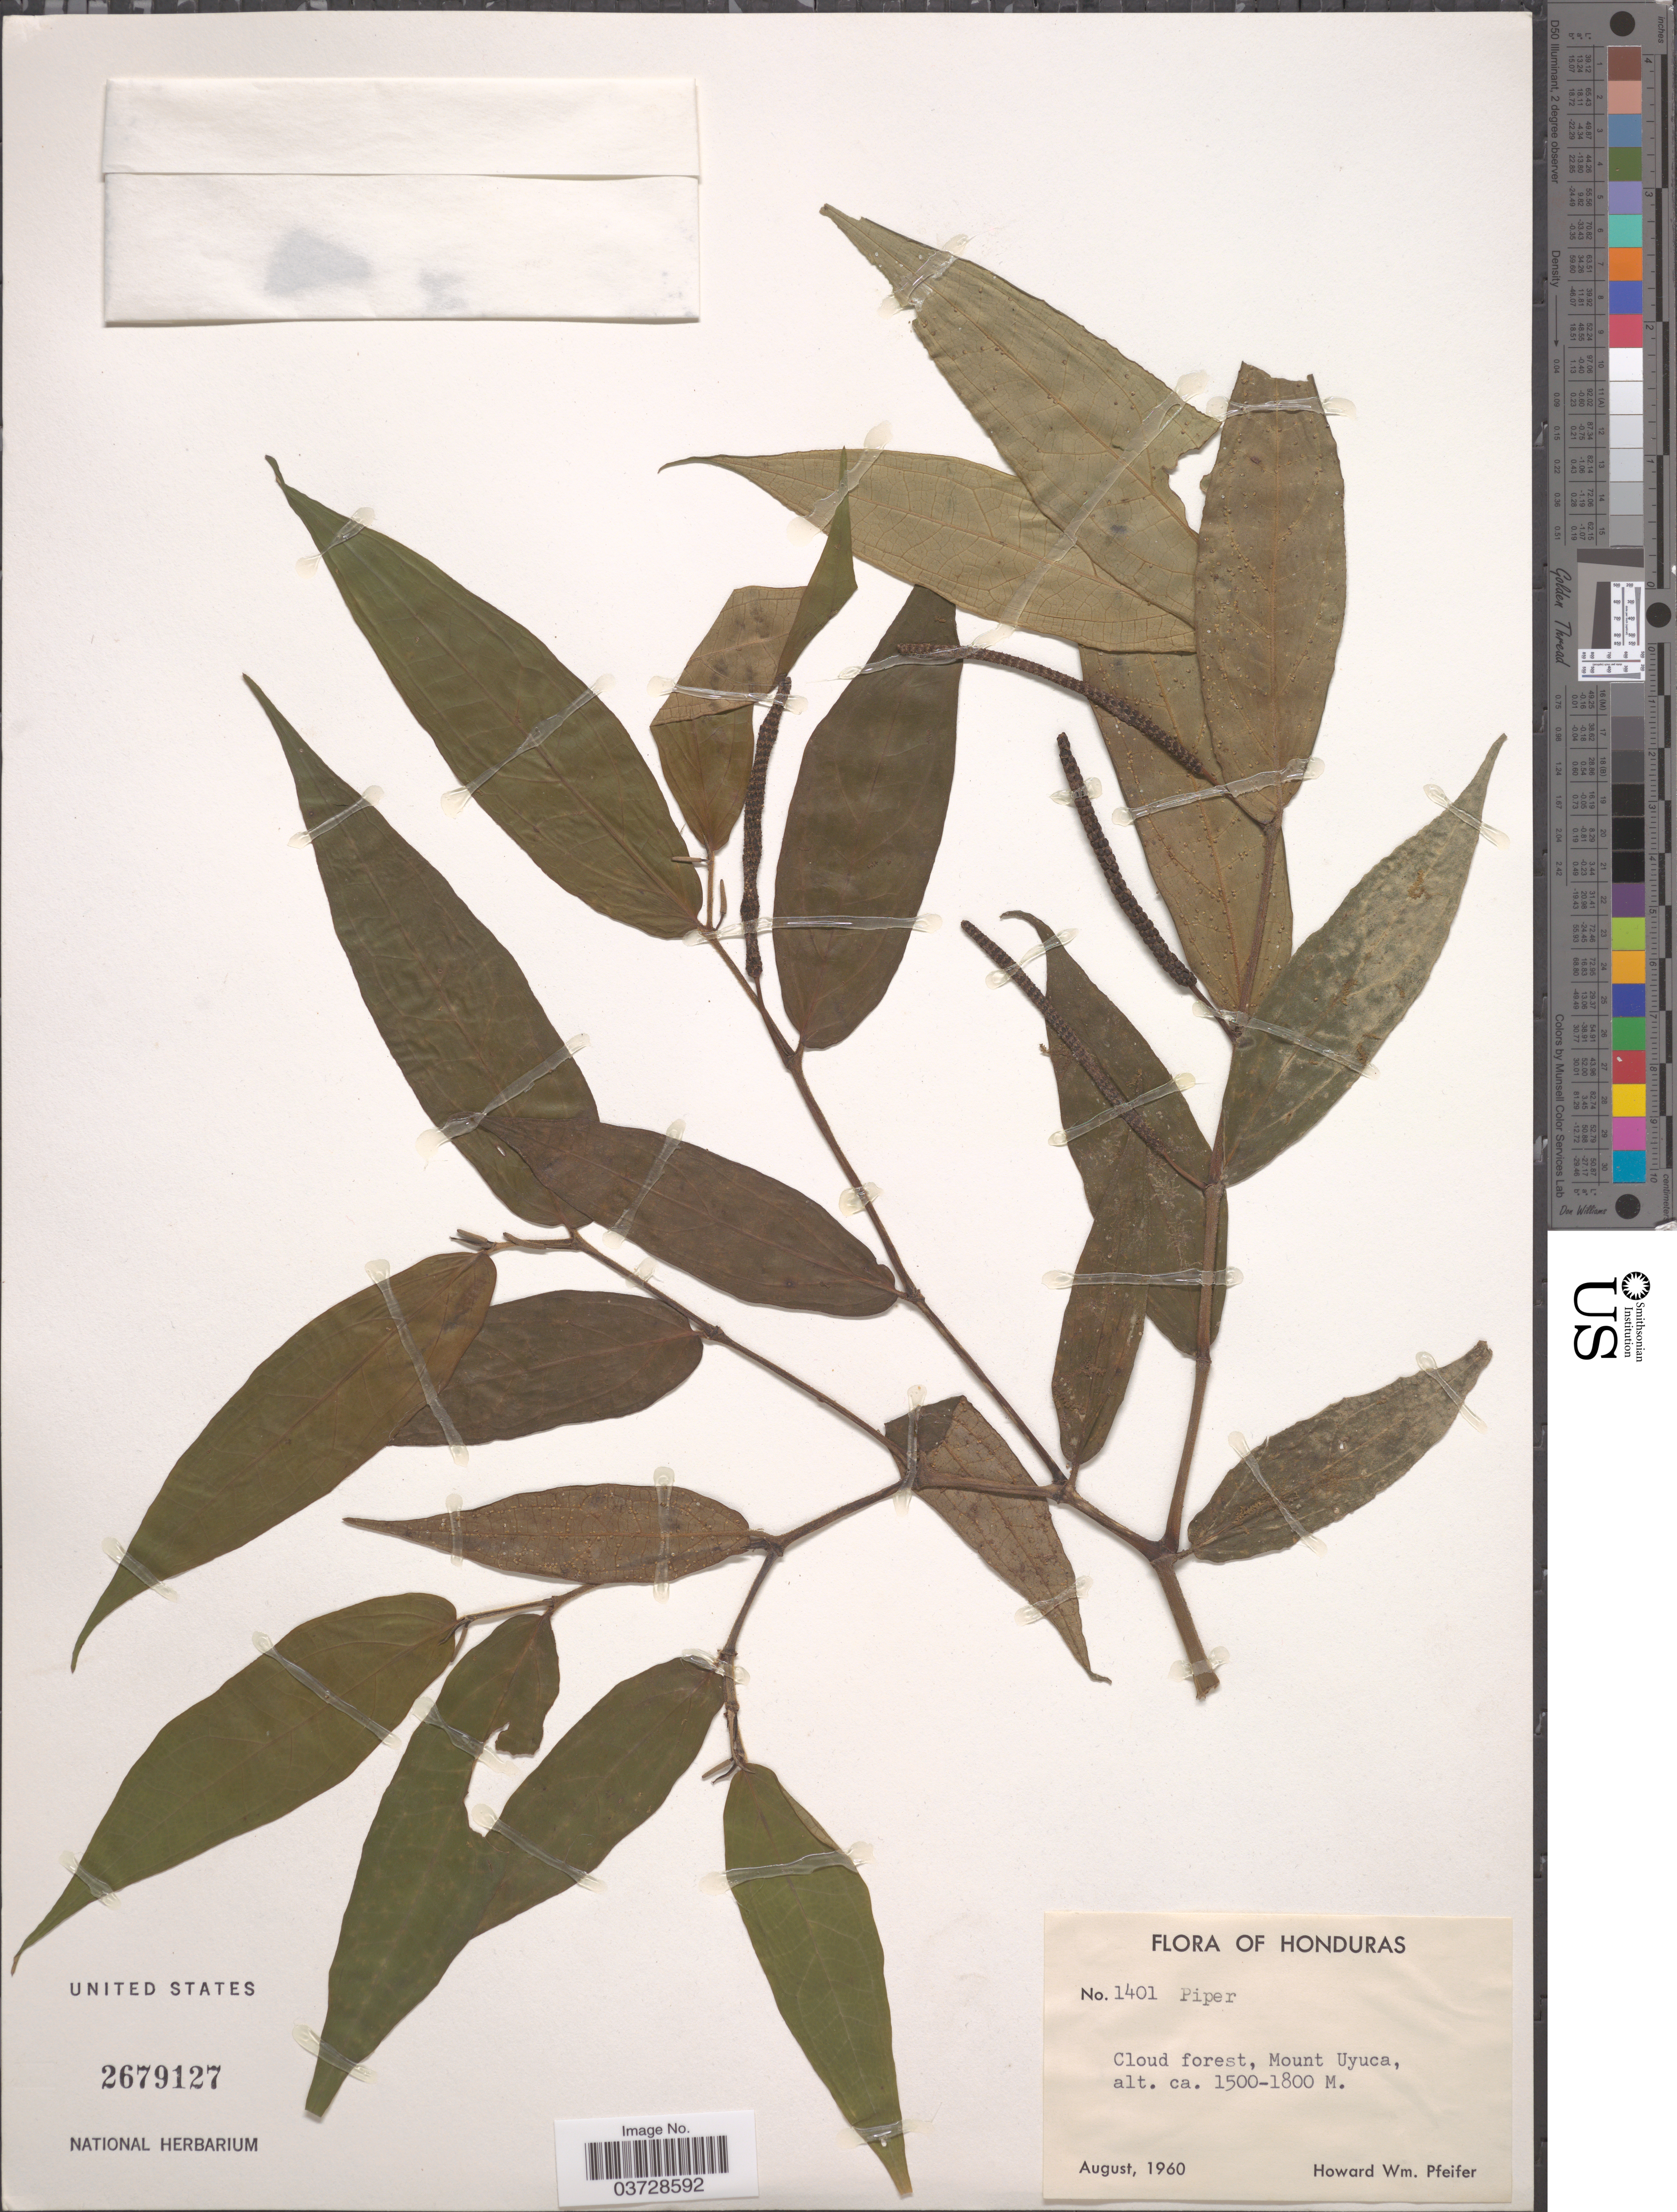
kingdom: Plantae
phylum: Tracheophyta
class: Magnoliopsida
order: Piperales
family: Piperaceae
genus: Piper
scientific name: Piper sp.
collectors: H. W. Pfeifer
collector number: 1401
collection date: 1960-08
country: Honduras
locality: Cloud forest, Mount Uyuca.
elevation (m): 1500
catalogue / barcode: US 2679127